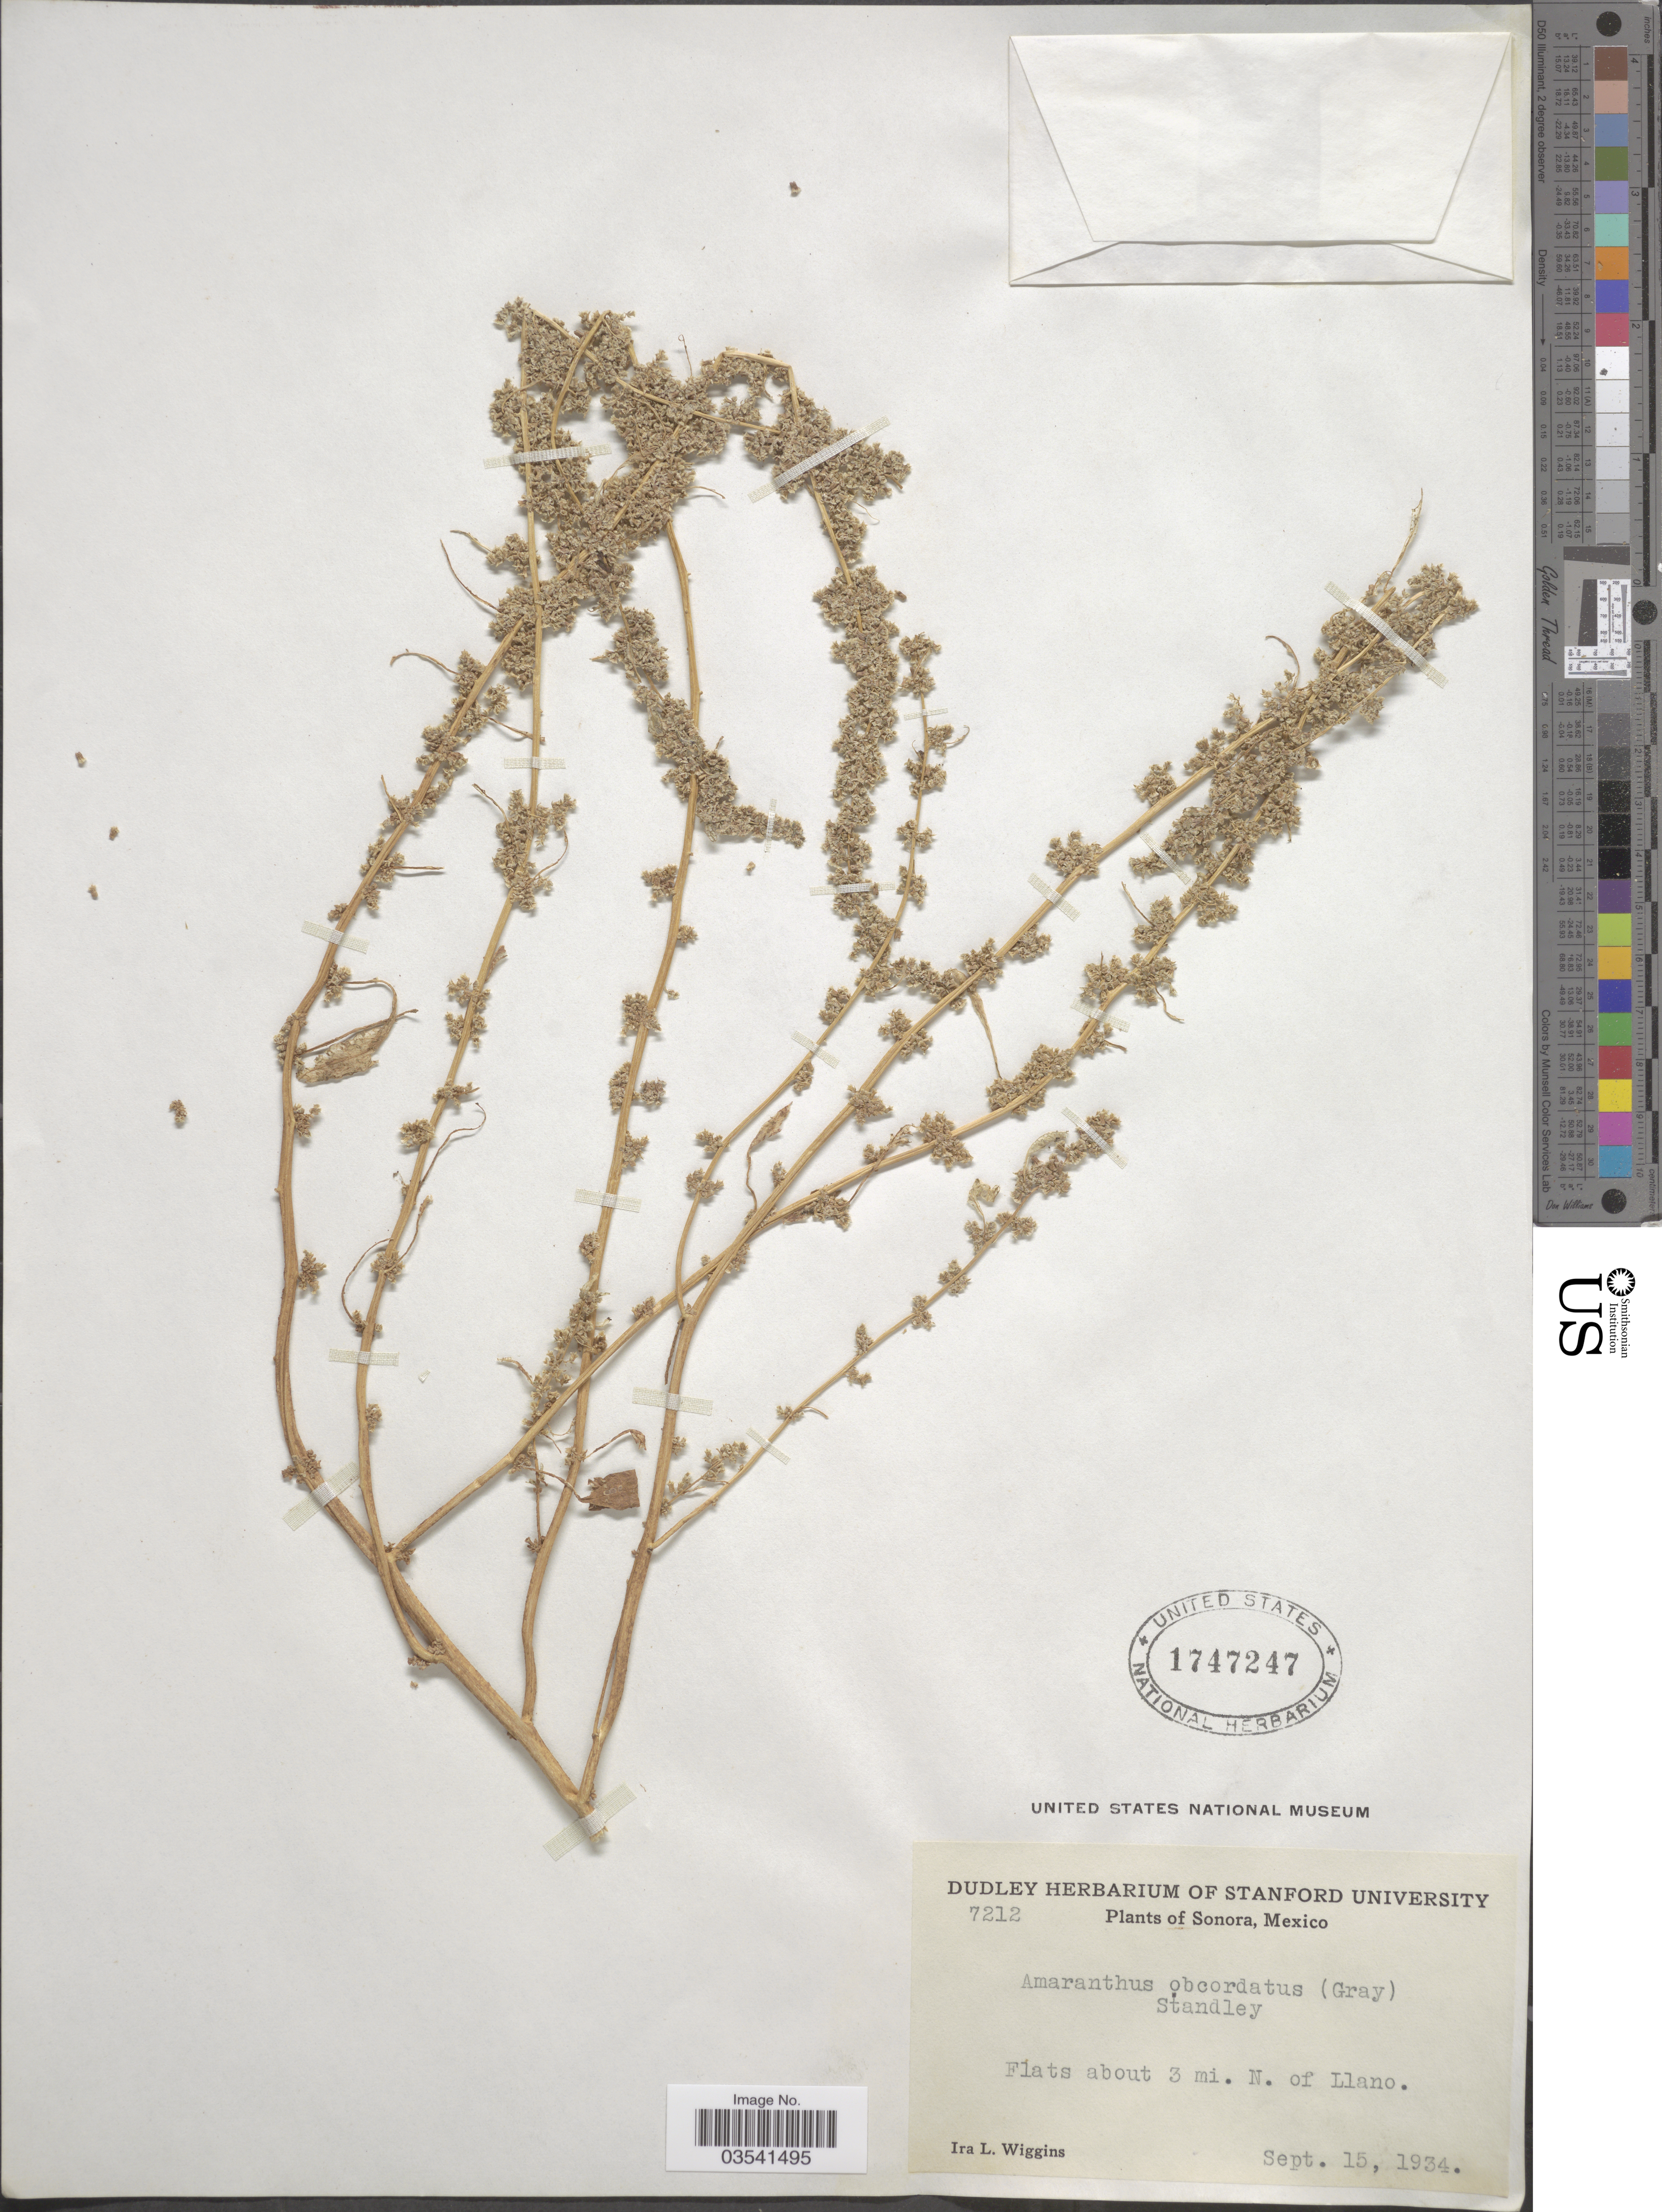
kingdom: Plantae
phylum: Tracheophyta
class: Magnoliopsida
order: Caryophyllales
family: Amaranthaceae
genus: Amaranthus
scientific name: Amaranthus obcordatus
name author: (A. Gray) Standl.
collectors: I. L. Wiggins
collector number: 7212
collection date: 1934-09-15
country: Mexico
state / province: Sonora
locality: Flats about 3 mi. N. of Llano.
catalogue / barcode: US 1747247